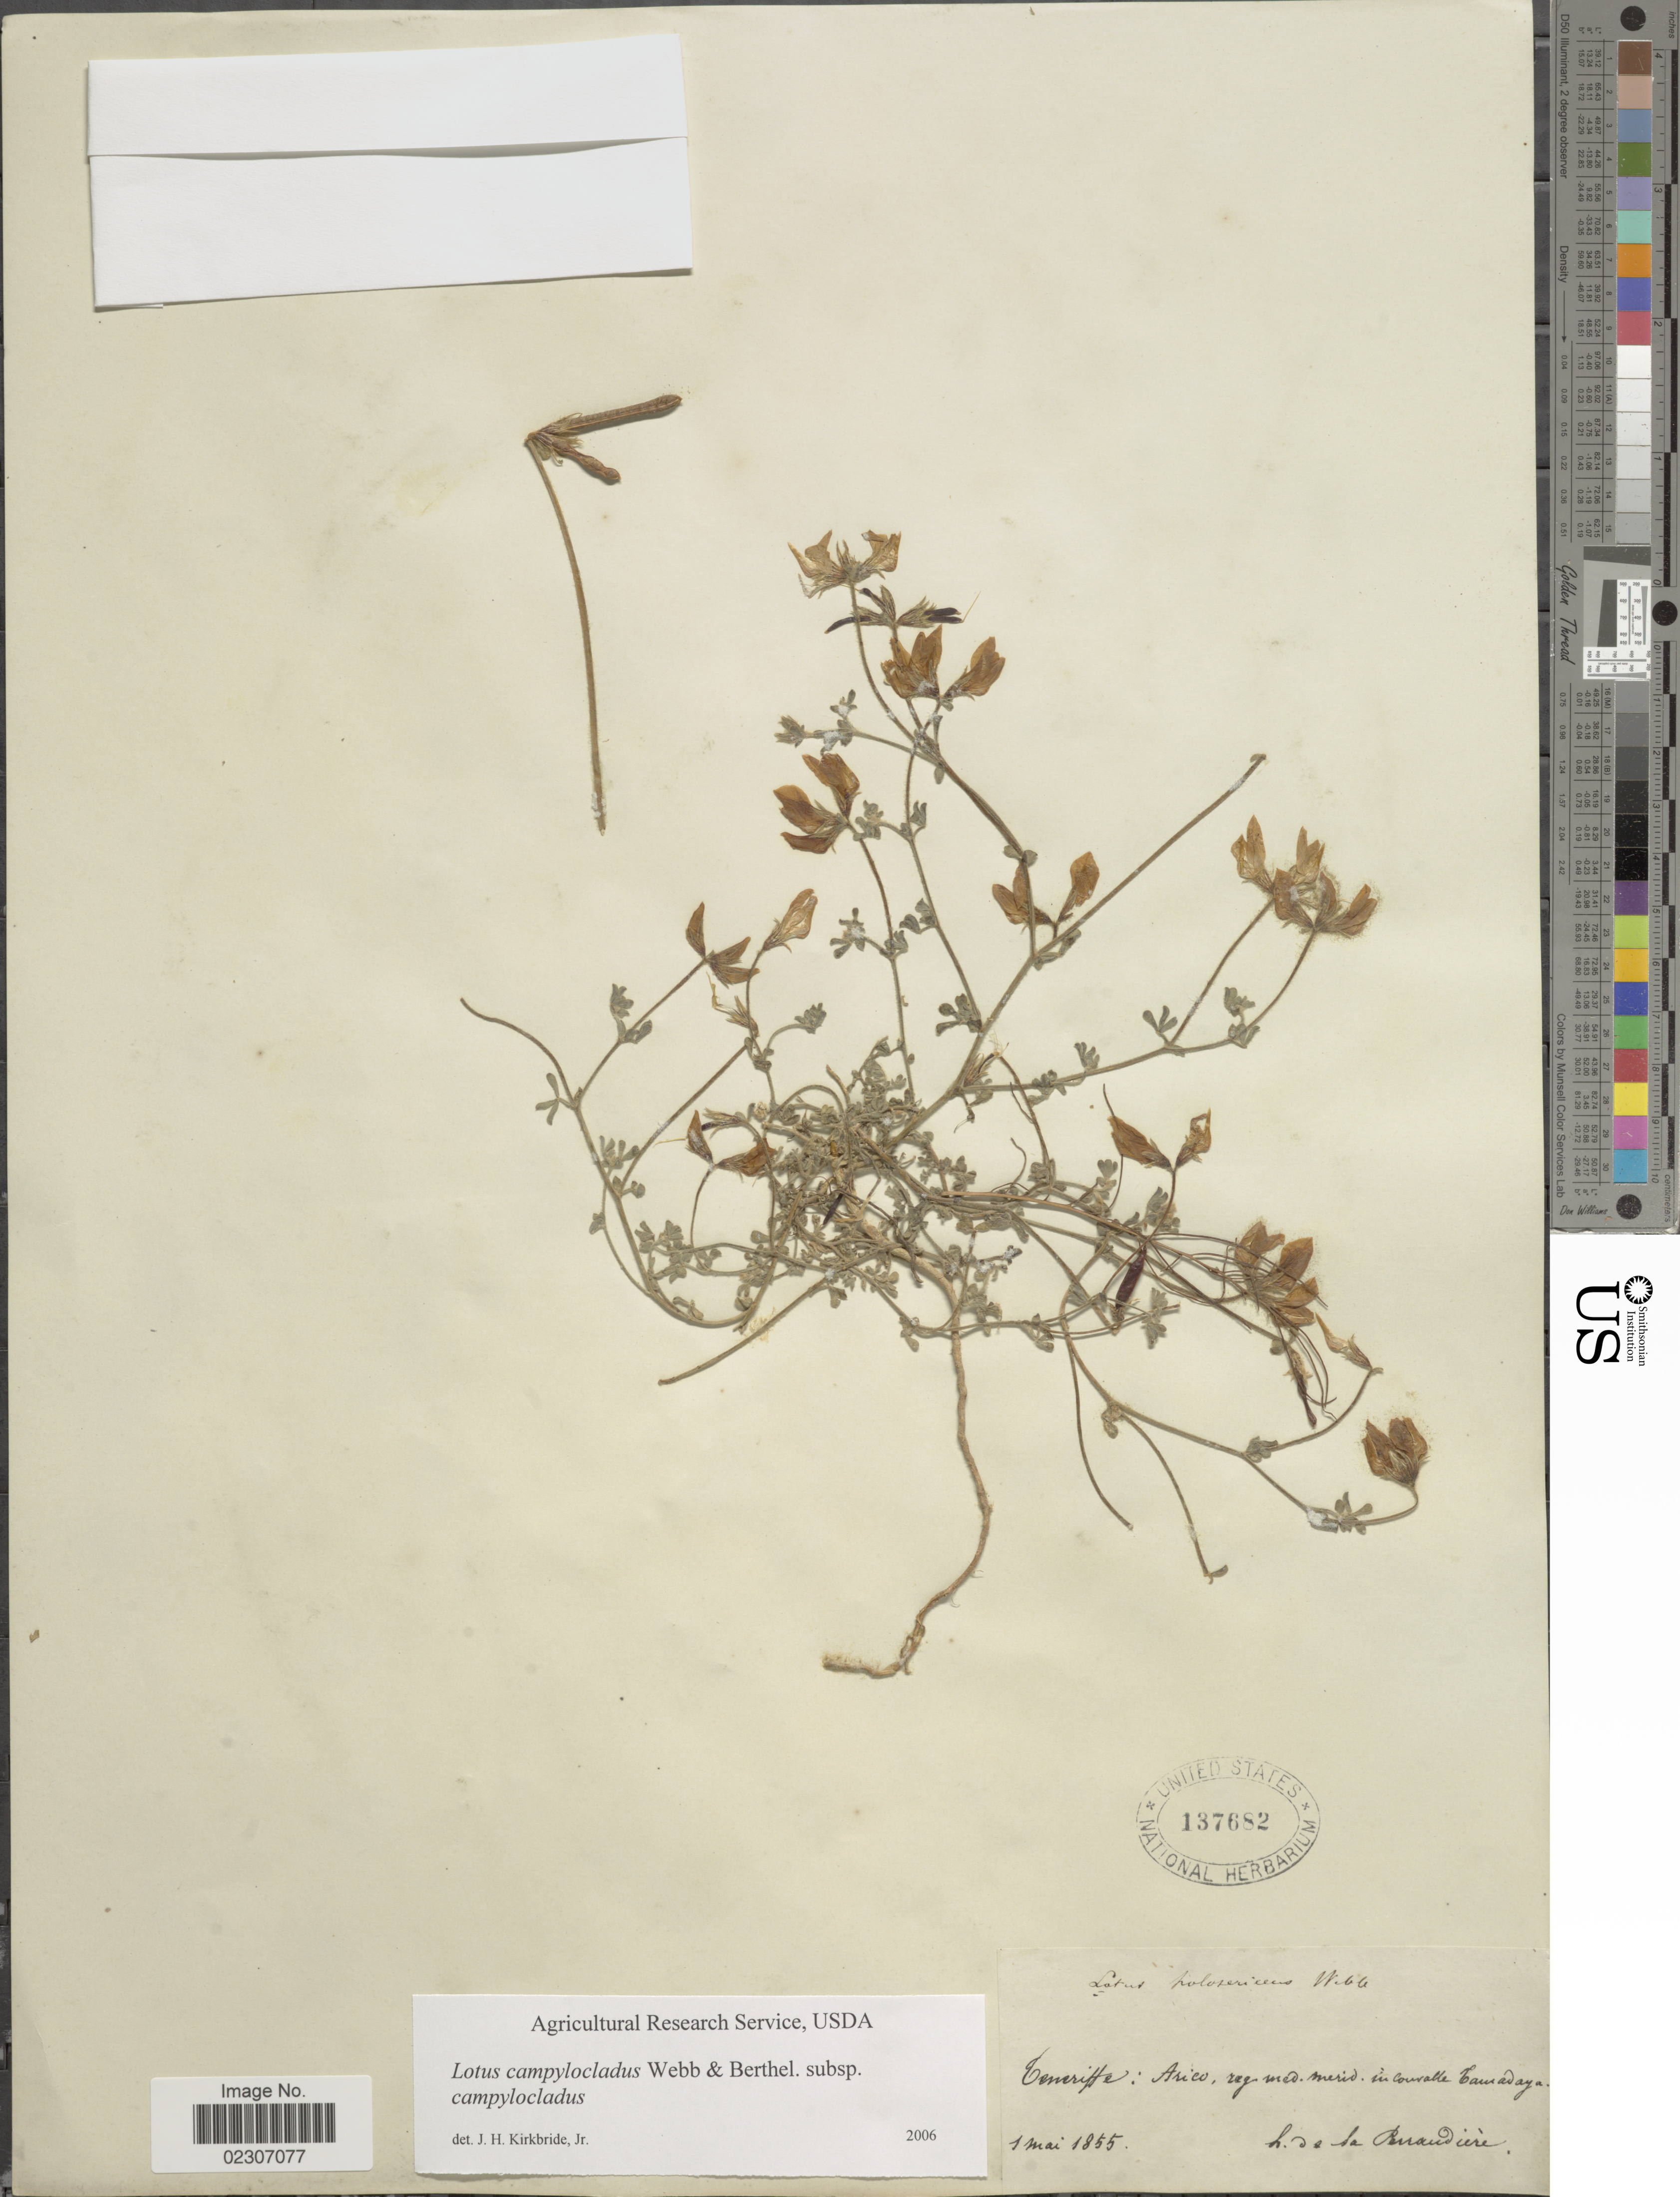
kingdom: Plantae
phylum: Tracheophyta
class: Magnoliopsida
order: Fabales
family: Fabaceae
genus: Lotus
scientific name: Lotus campylocladus subsp. campylocladus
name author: Webb & Berthel.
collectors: H. de la Perraudière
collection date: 1855-05-01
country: Spain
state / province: Canarias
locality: Teneriffe: Arico, reg med merid in couvalle Camadaya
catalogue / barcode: US 137682